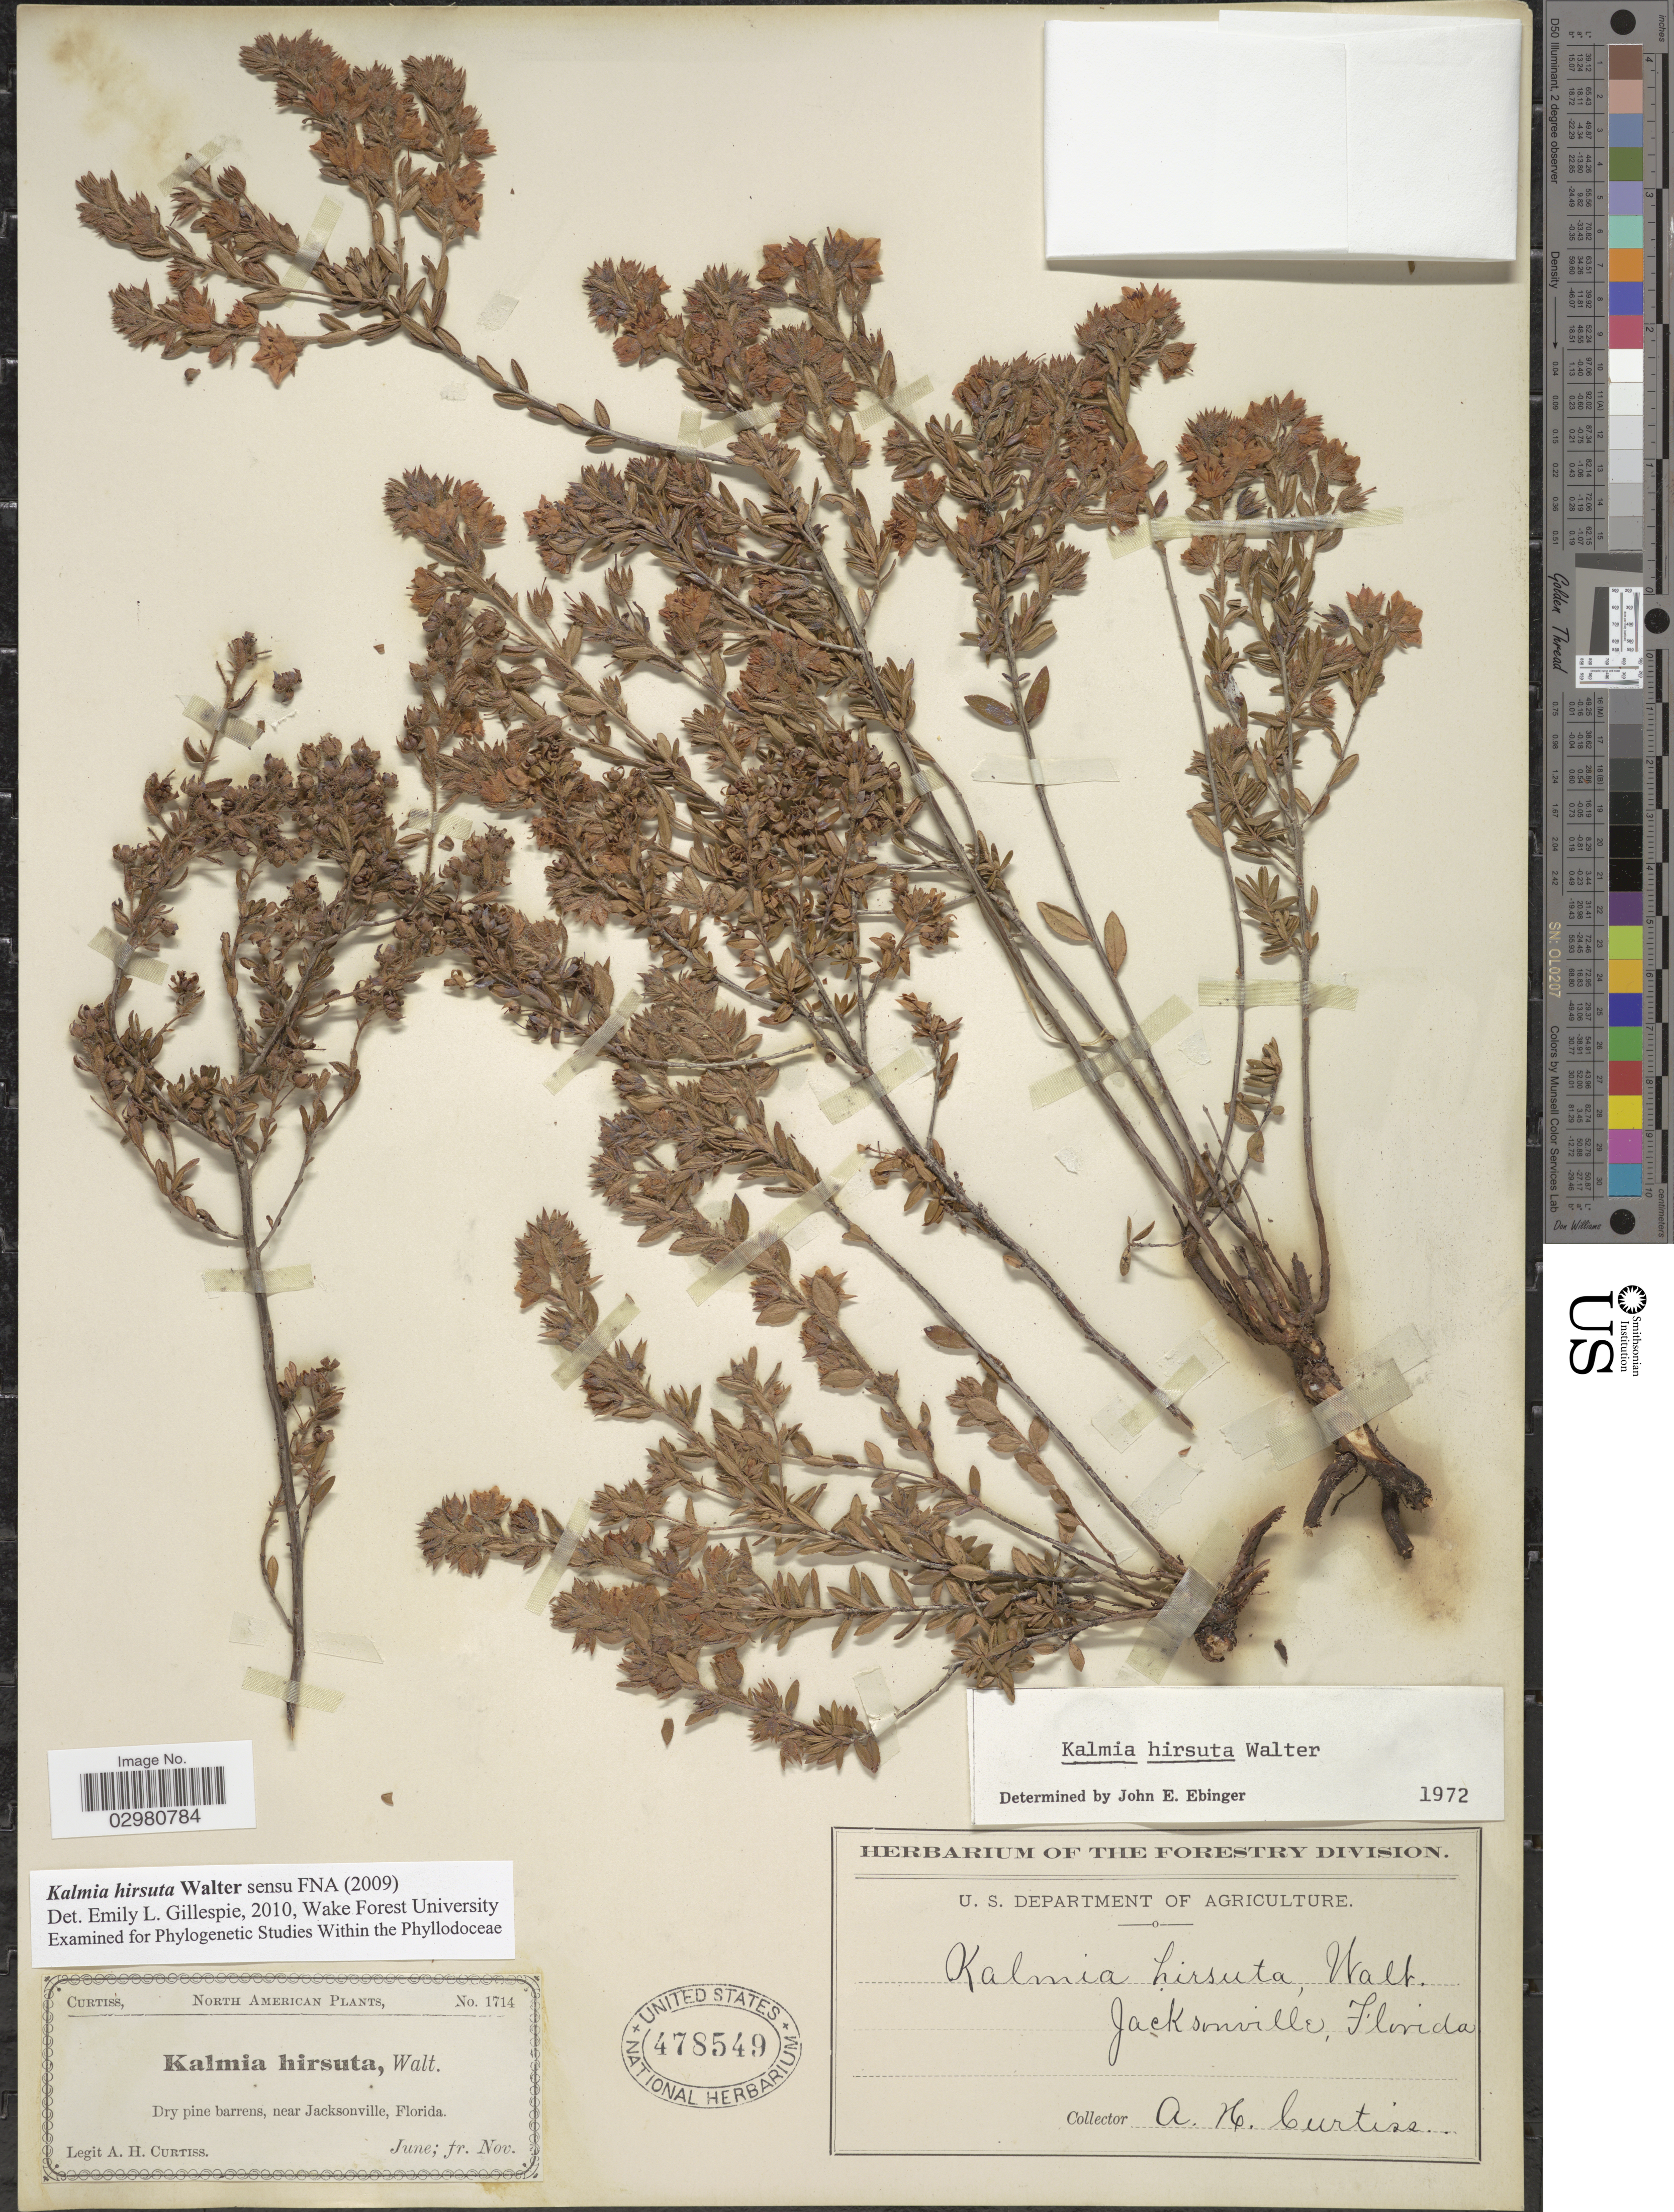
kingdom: Plantae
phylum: Tracheophyta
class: Magnoliopsida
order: Ericales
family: Ericaceae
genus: Kalmia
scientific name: Kalmia hirsuta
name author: Walter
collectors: A. H. Curtiss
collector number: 1714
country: United States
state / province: Florida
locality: Near Jacksonville.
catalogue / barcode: US 478549